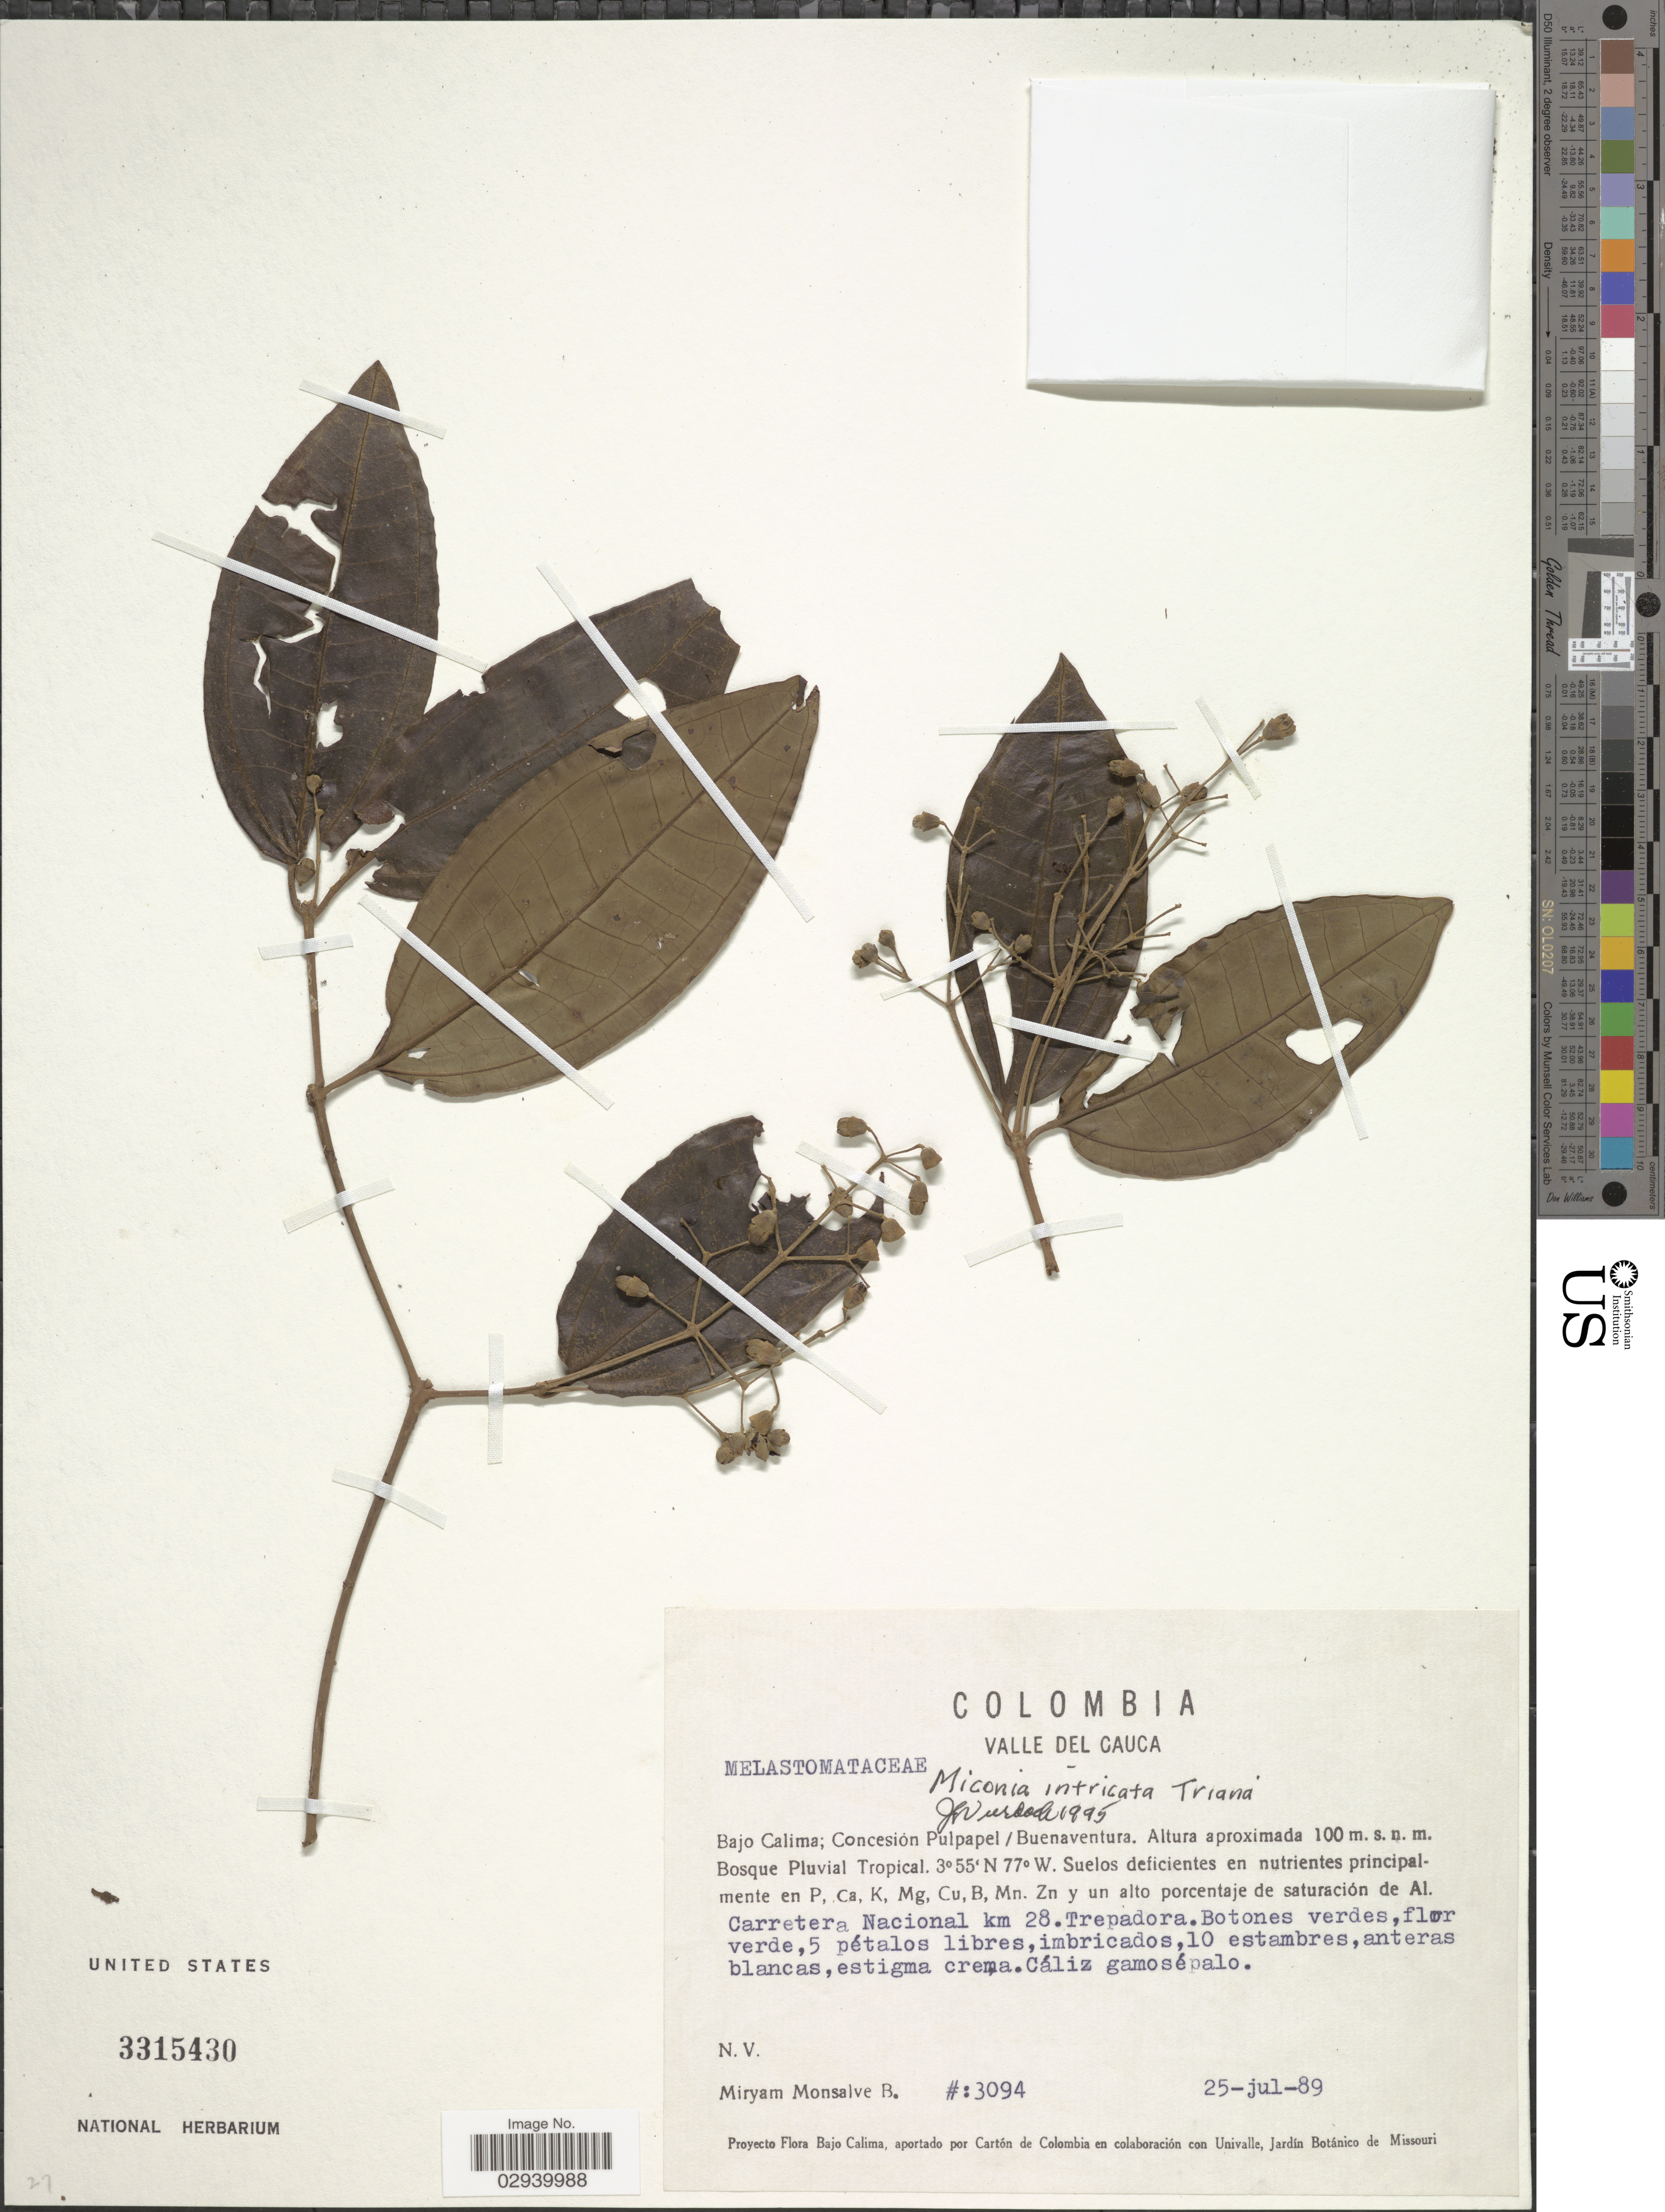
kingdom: Plantae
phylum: Tracheophyta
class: Magnoliopsida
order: Myrtales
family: Melastomataceae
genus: Miconia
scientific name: Miconia intricata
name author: Triana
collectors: M. Monsalve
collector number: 3094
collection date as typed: Transcribed d/m/y: 25/7/89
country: Colombia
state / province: Valle del Cauca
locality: Bajo Calima; Concesión Pulpapel / Buenaventura. Bosque Pluvial Tropical. Carretera Nacional km 28.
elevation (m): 100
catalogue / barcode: US 3315430